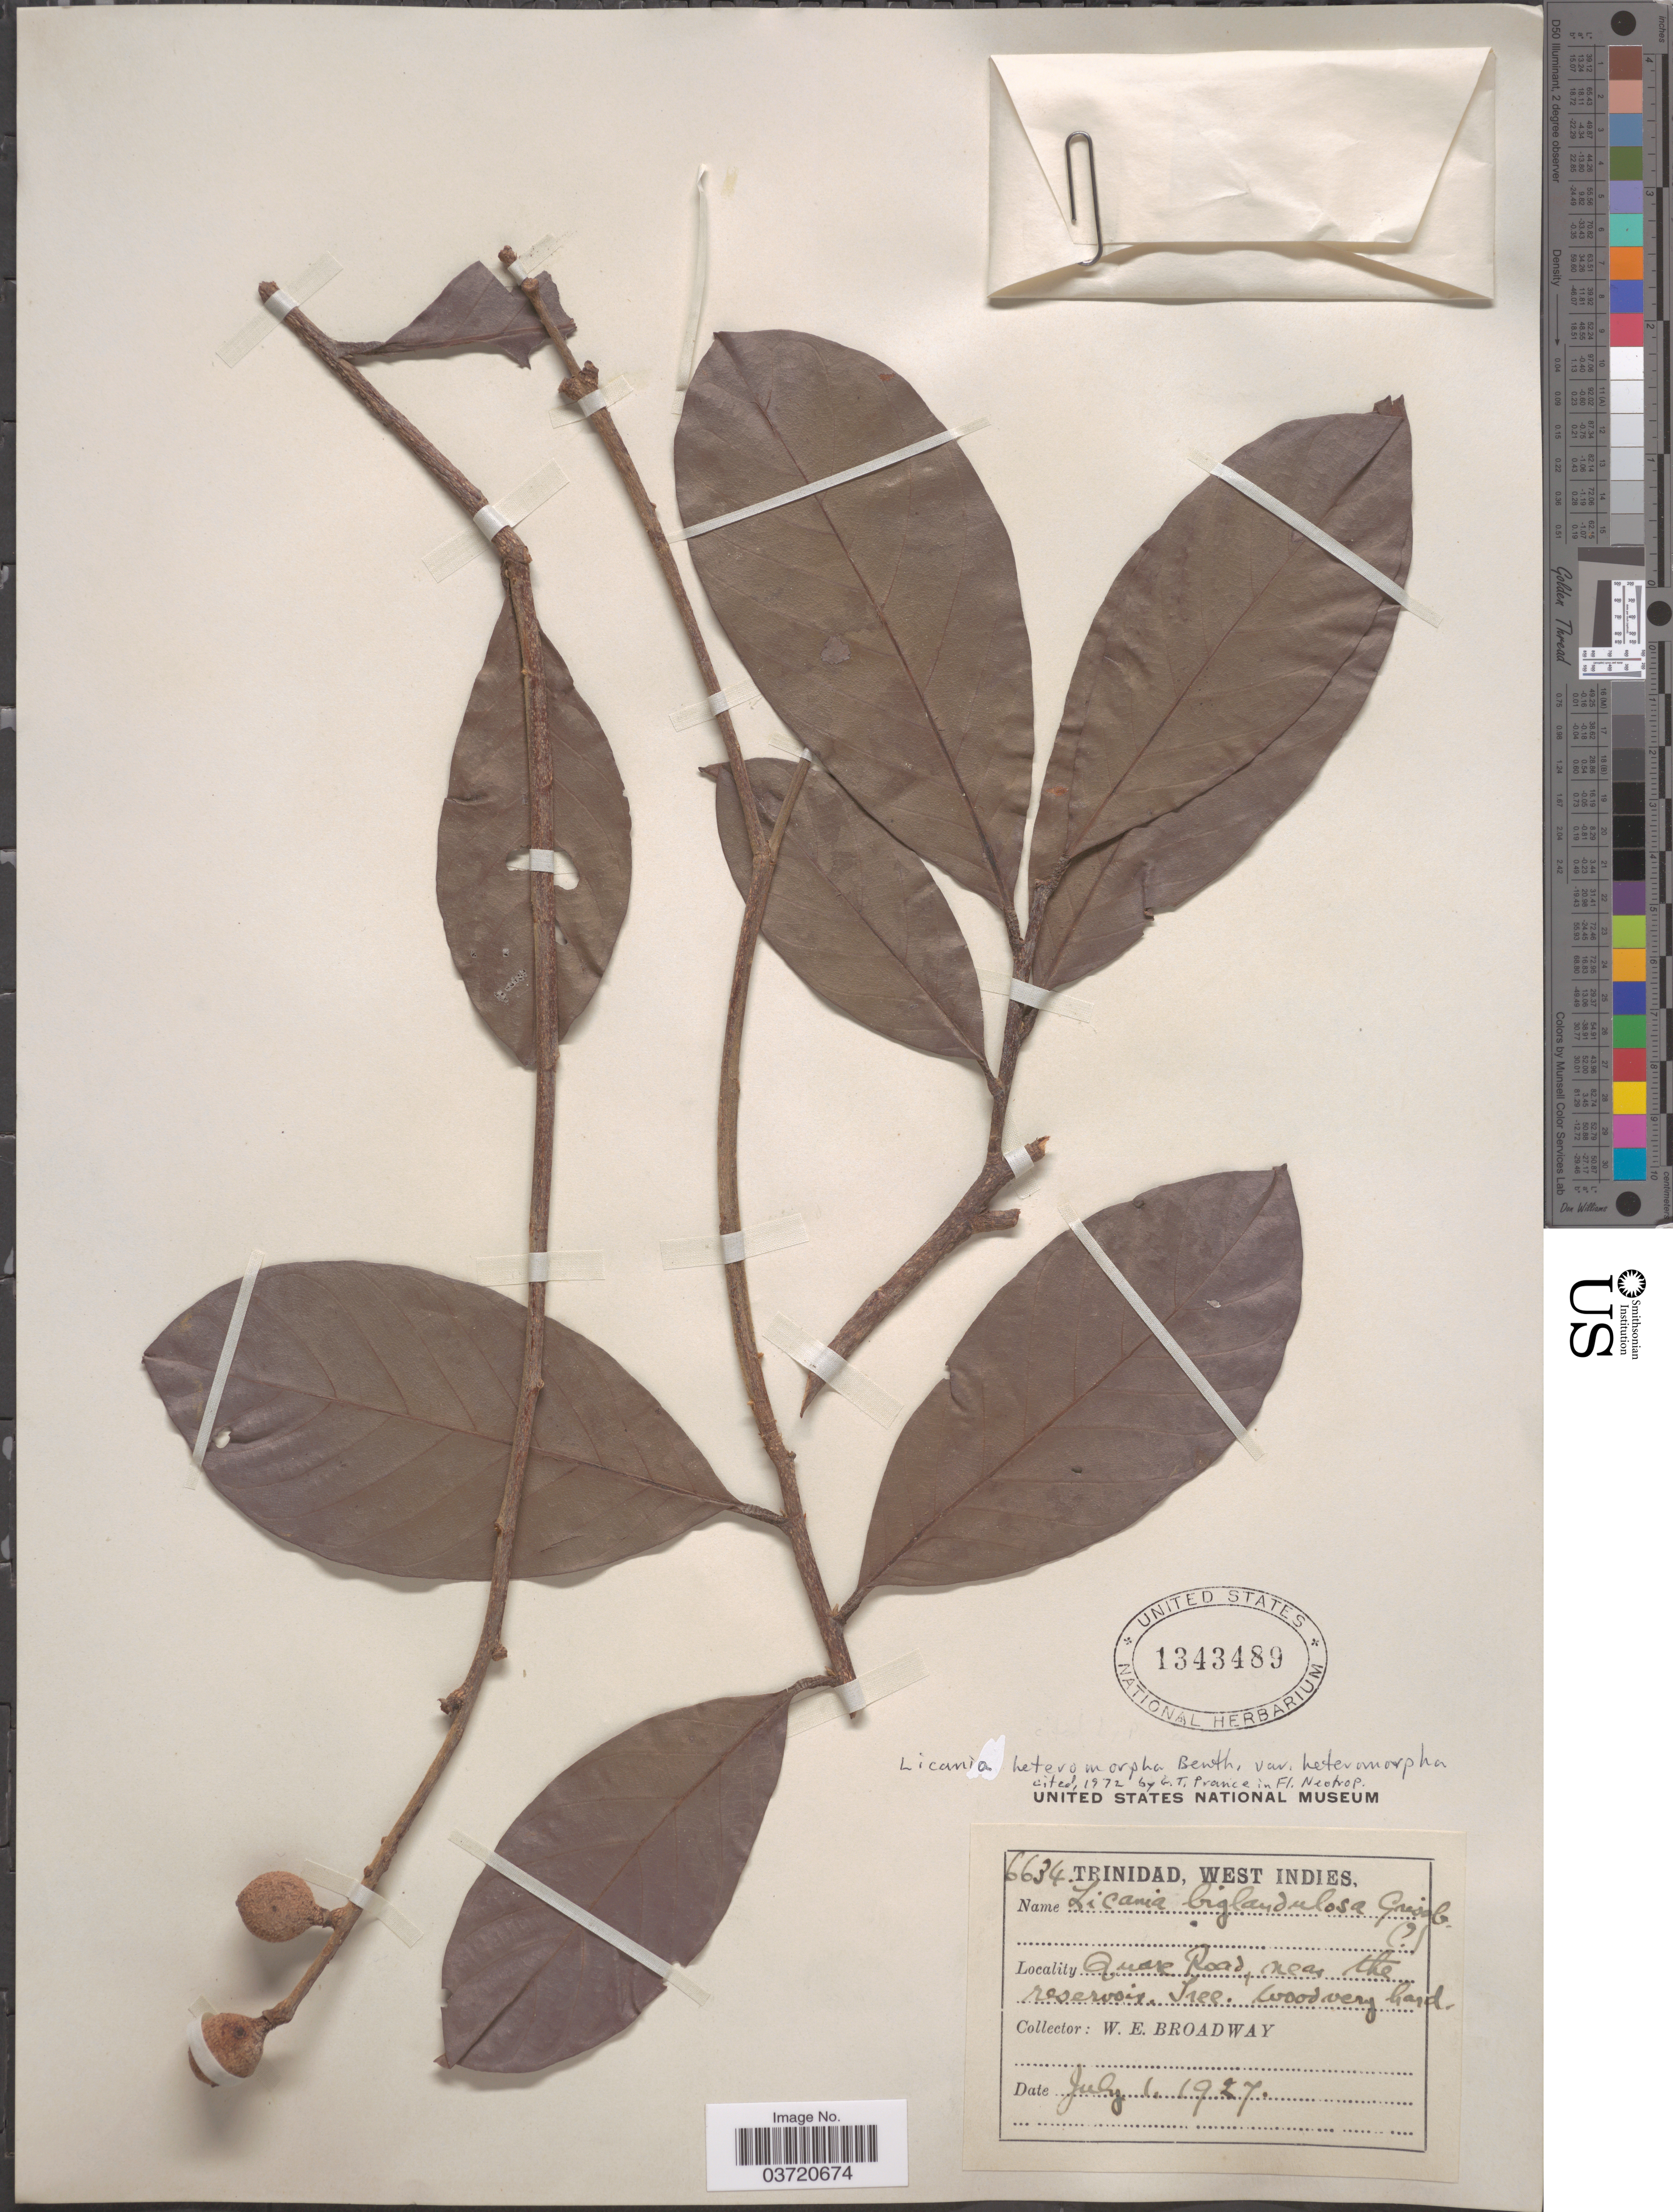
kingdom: Plantae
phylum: Tracheophyta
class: Magnoliopsida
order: Malpighiales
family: Chrysobalanaceae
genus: Hymenopus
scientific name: Hymenopus heteromorphus var. heteromorphus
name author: (Benth.) Sothers & Prance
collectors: W. E. Broadway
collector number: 6634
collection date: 1927-07-01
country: Trinidad and Tobago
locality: Trinidad, West Indies. Quare Road, near the reservoir.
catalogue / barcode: US 1343489